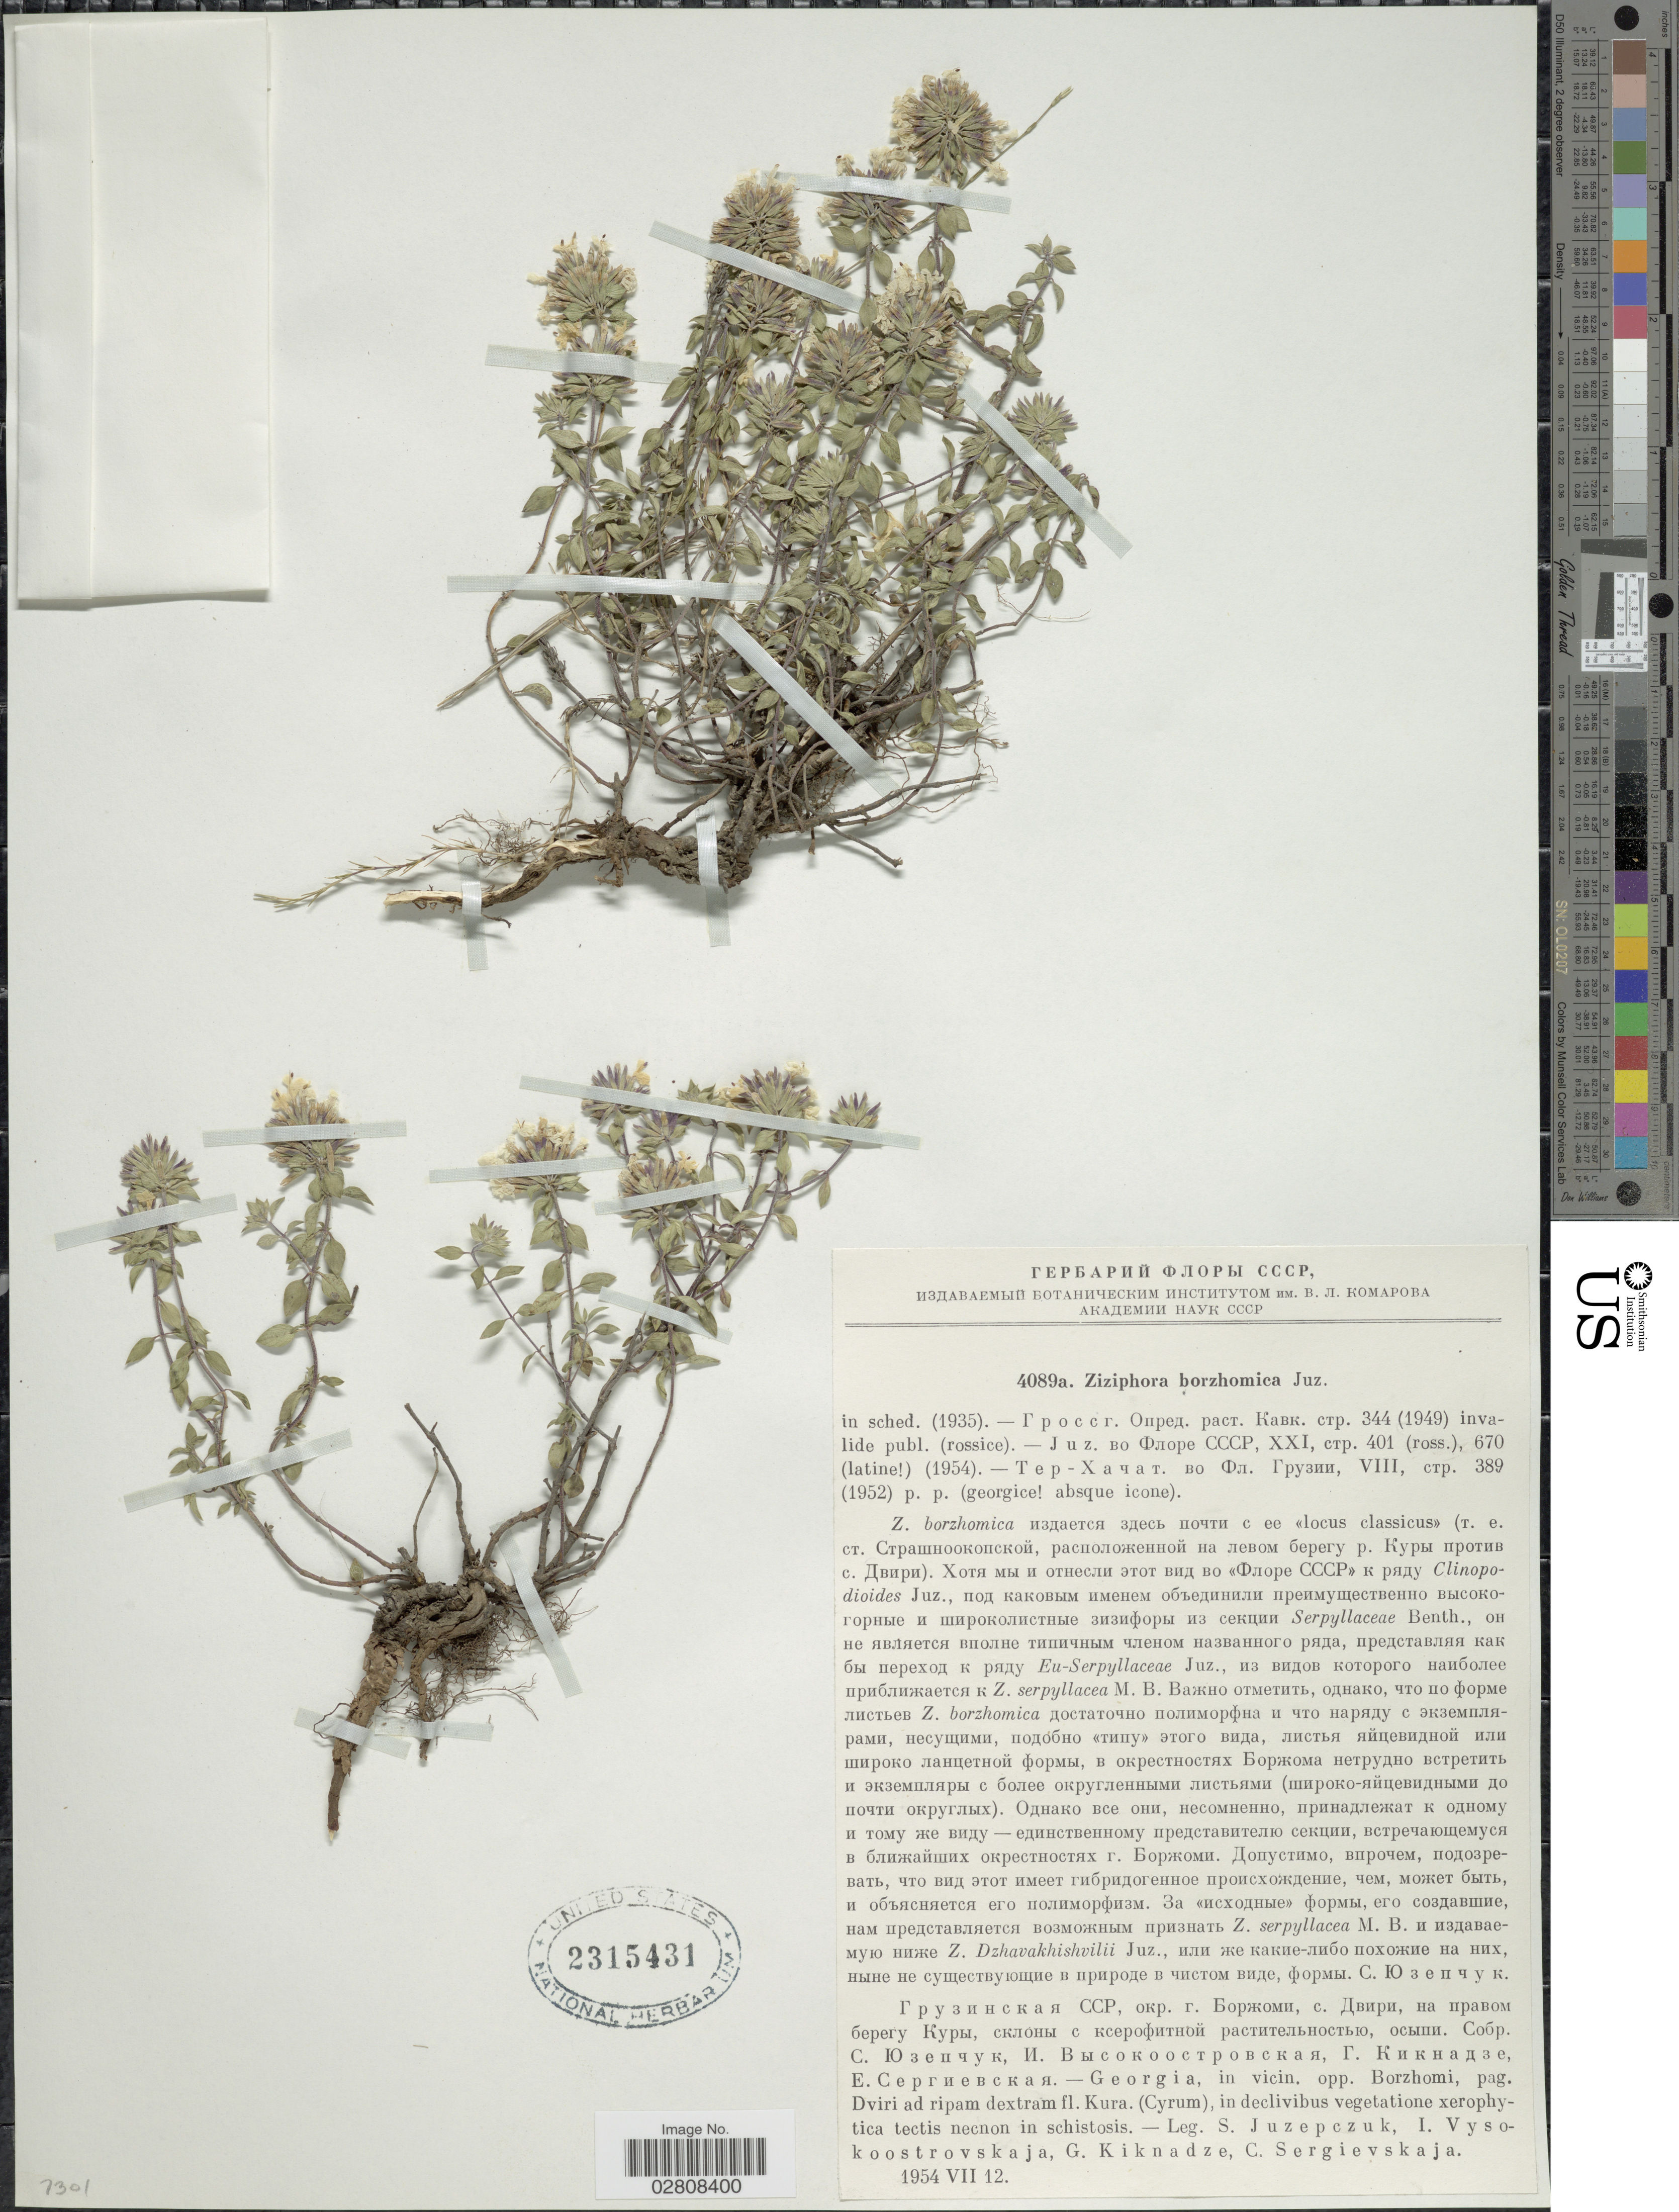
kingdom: Plantae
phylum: Tracheophyta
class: Magnoliopsida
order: Lamiales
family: Lamiaceae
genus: Ziziphora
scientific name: Ziziphora borzhomica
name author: Juz. ex Grossh.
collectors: S. V. Juzepczuk, I. Vysokoostrovskaja, G. Kiknadze & C. Sergievskaja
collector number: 4089a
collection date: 1954-07-12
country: Georgia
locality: In vicin. opp. Borzhomi, pag. Dvriri ad ripam dextram fl. Kura. (Cyrum), in declivibus vegetatione xerophytica tectis necnon in schistosis.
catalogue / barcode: US 2315431